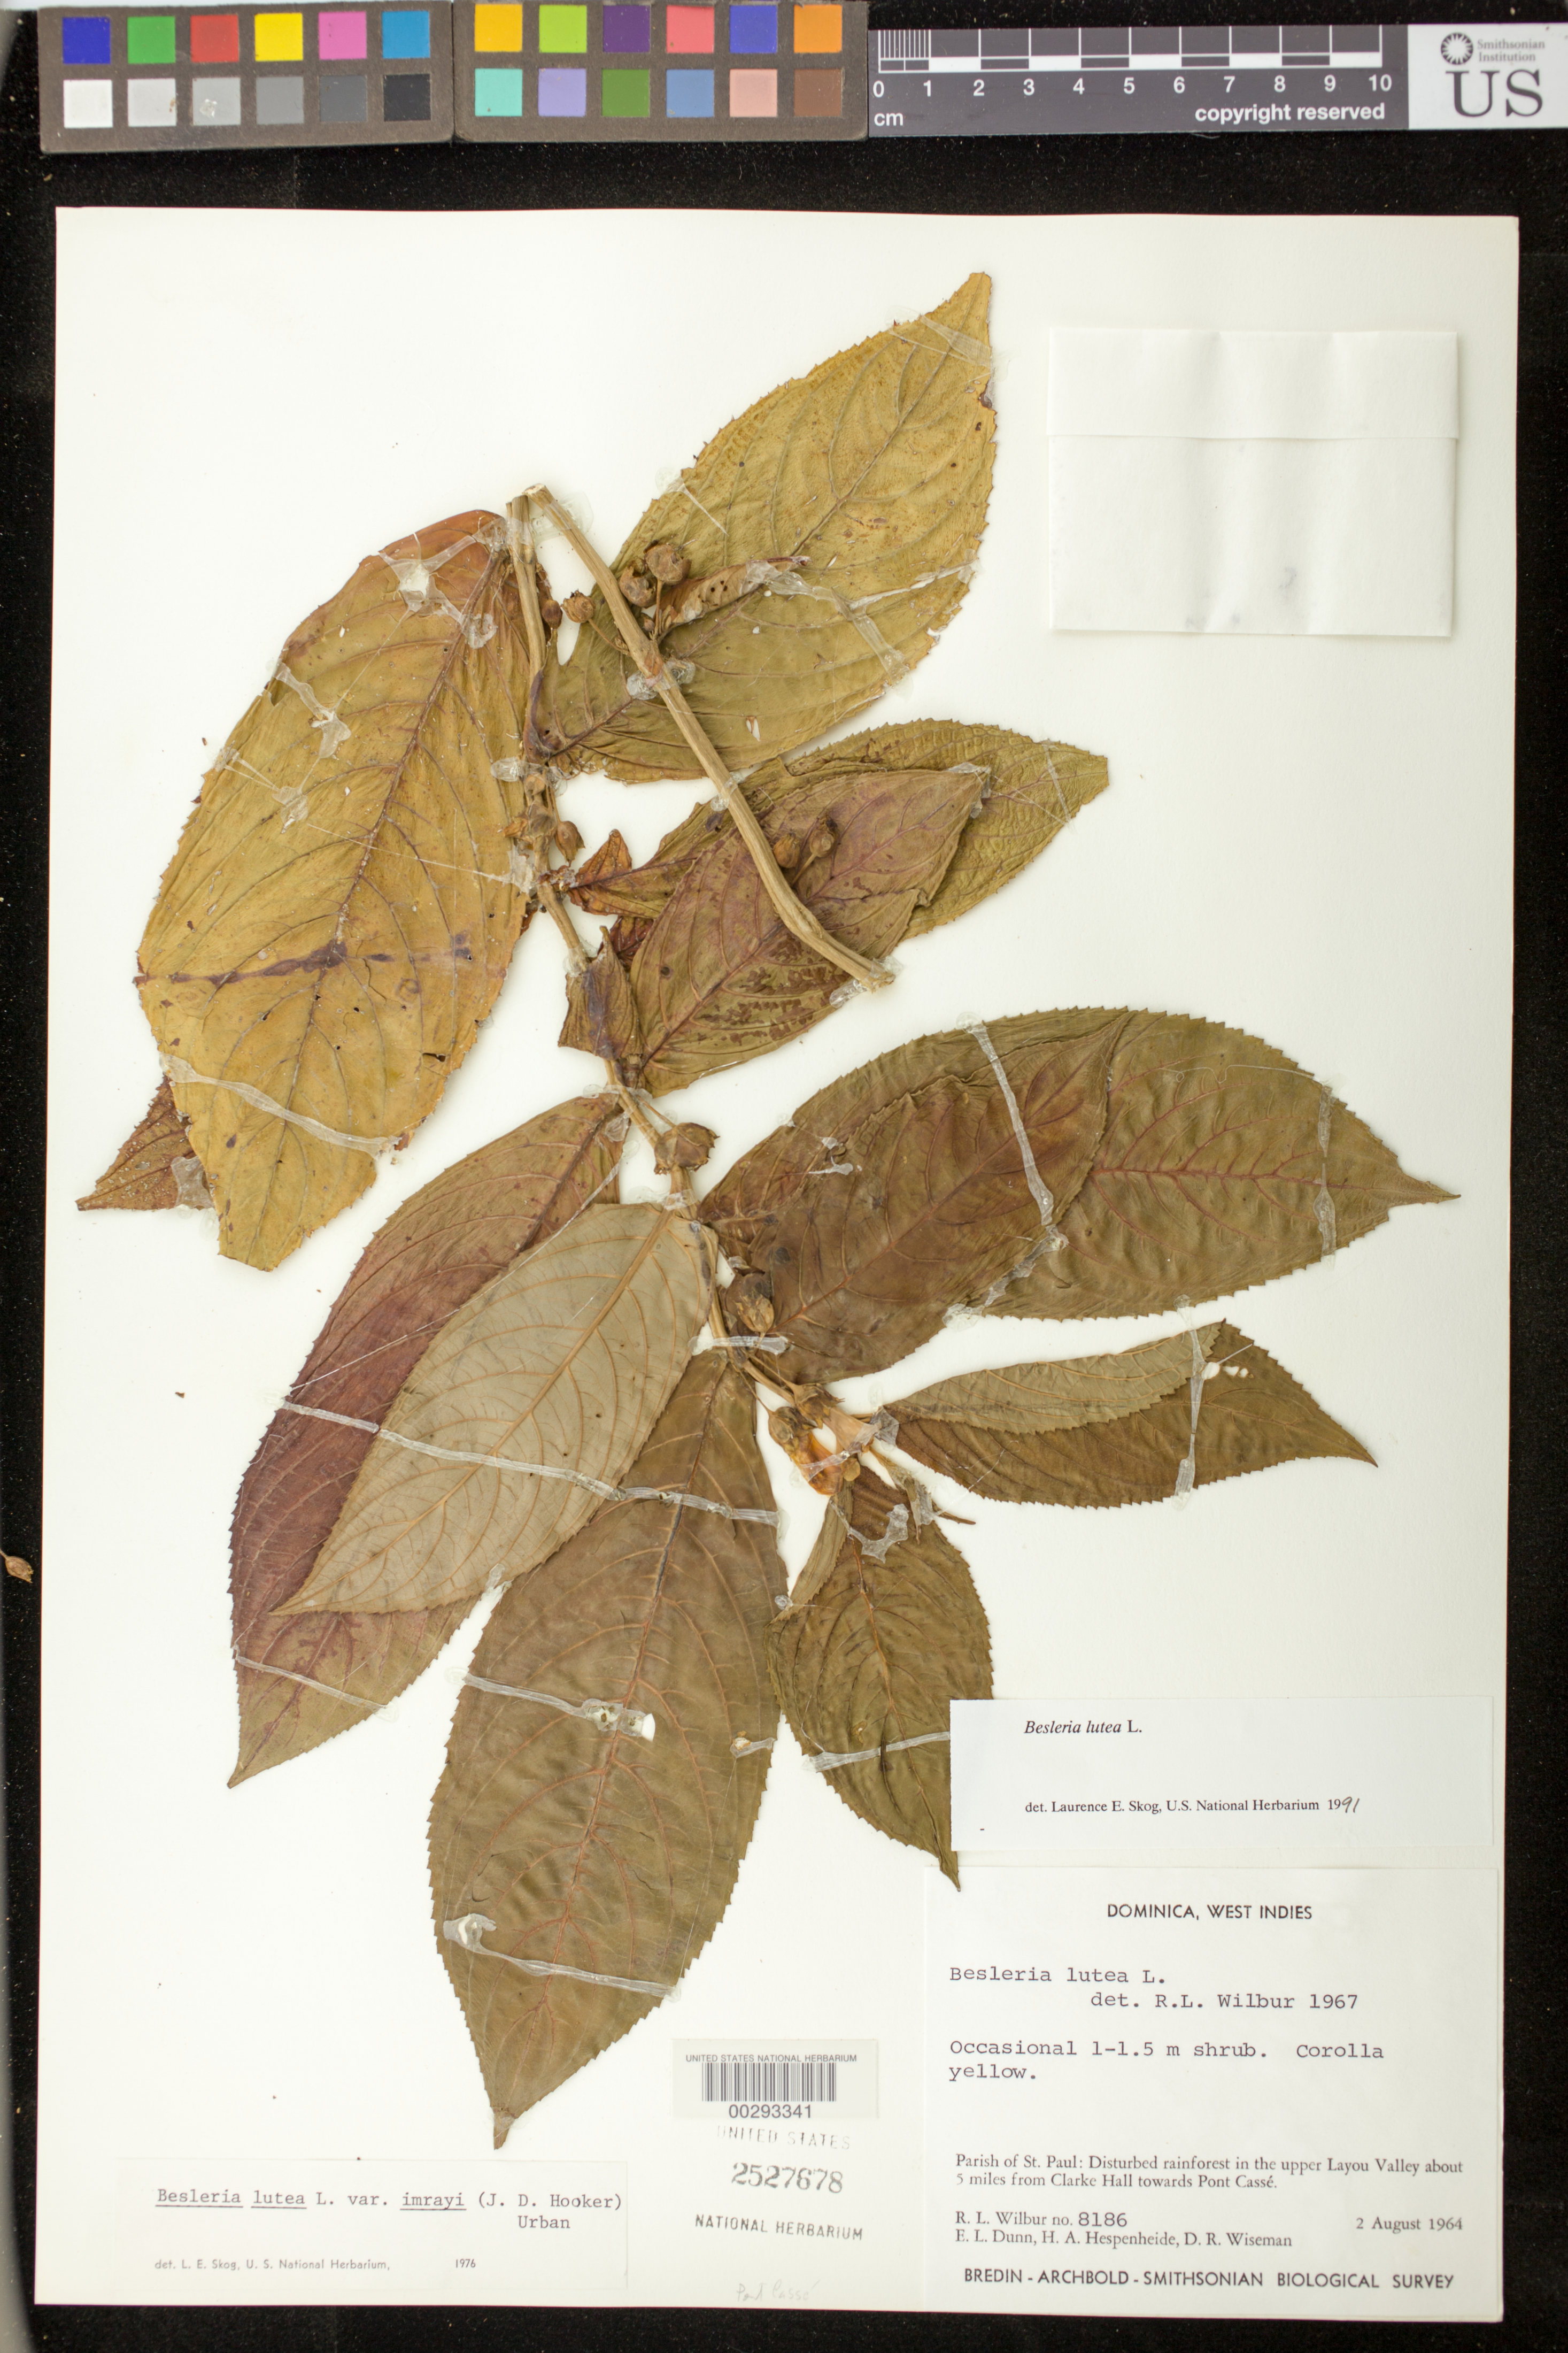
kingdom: Plantae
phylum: Tracheophyta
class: Magnoliopsida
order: Lamiales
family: Gesneriaceae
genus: Besleria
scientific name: Besleria lutea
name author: L.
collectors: R. L. Wilbur, E. Dunn, H. A. Hespenheide & D. R. Wiseman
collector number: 7454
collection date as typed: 14 Jul 1964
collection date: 1964-07-14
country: Dominica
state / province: St. Paul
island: Dominica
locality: Upper Layou Valley between Clarke Hall and Pont Casse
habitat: Disturbed rainforest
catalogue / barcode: US 2527678